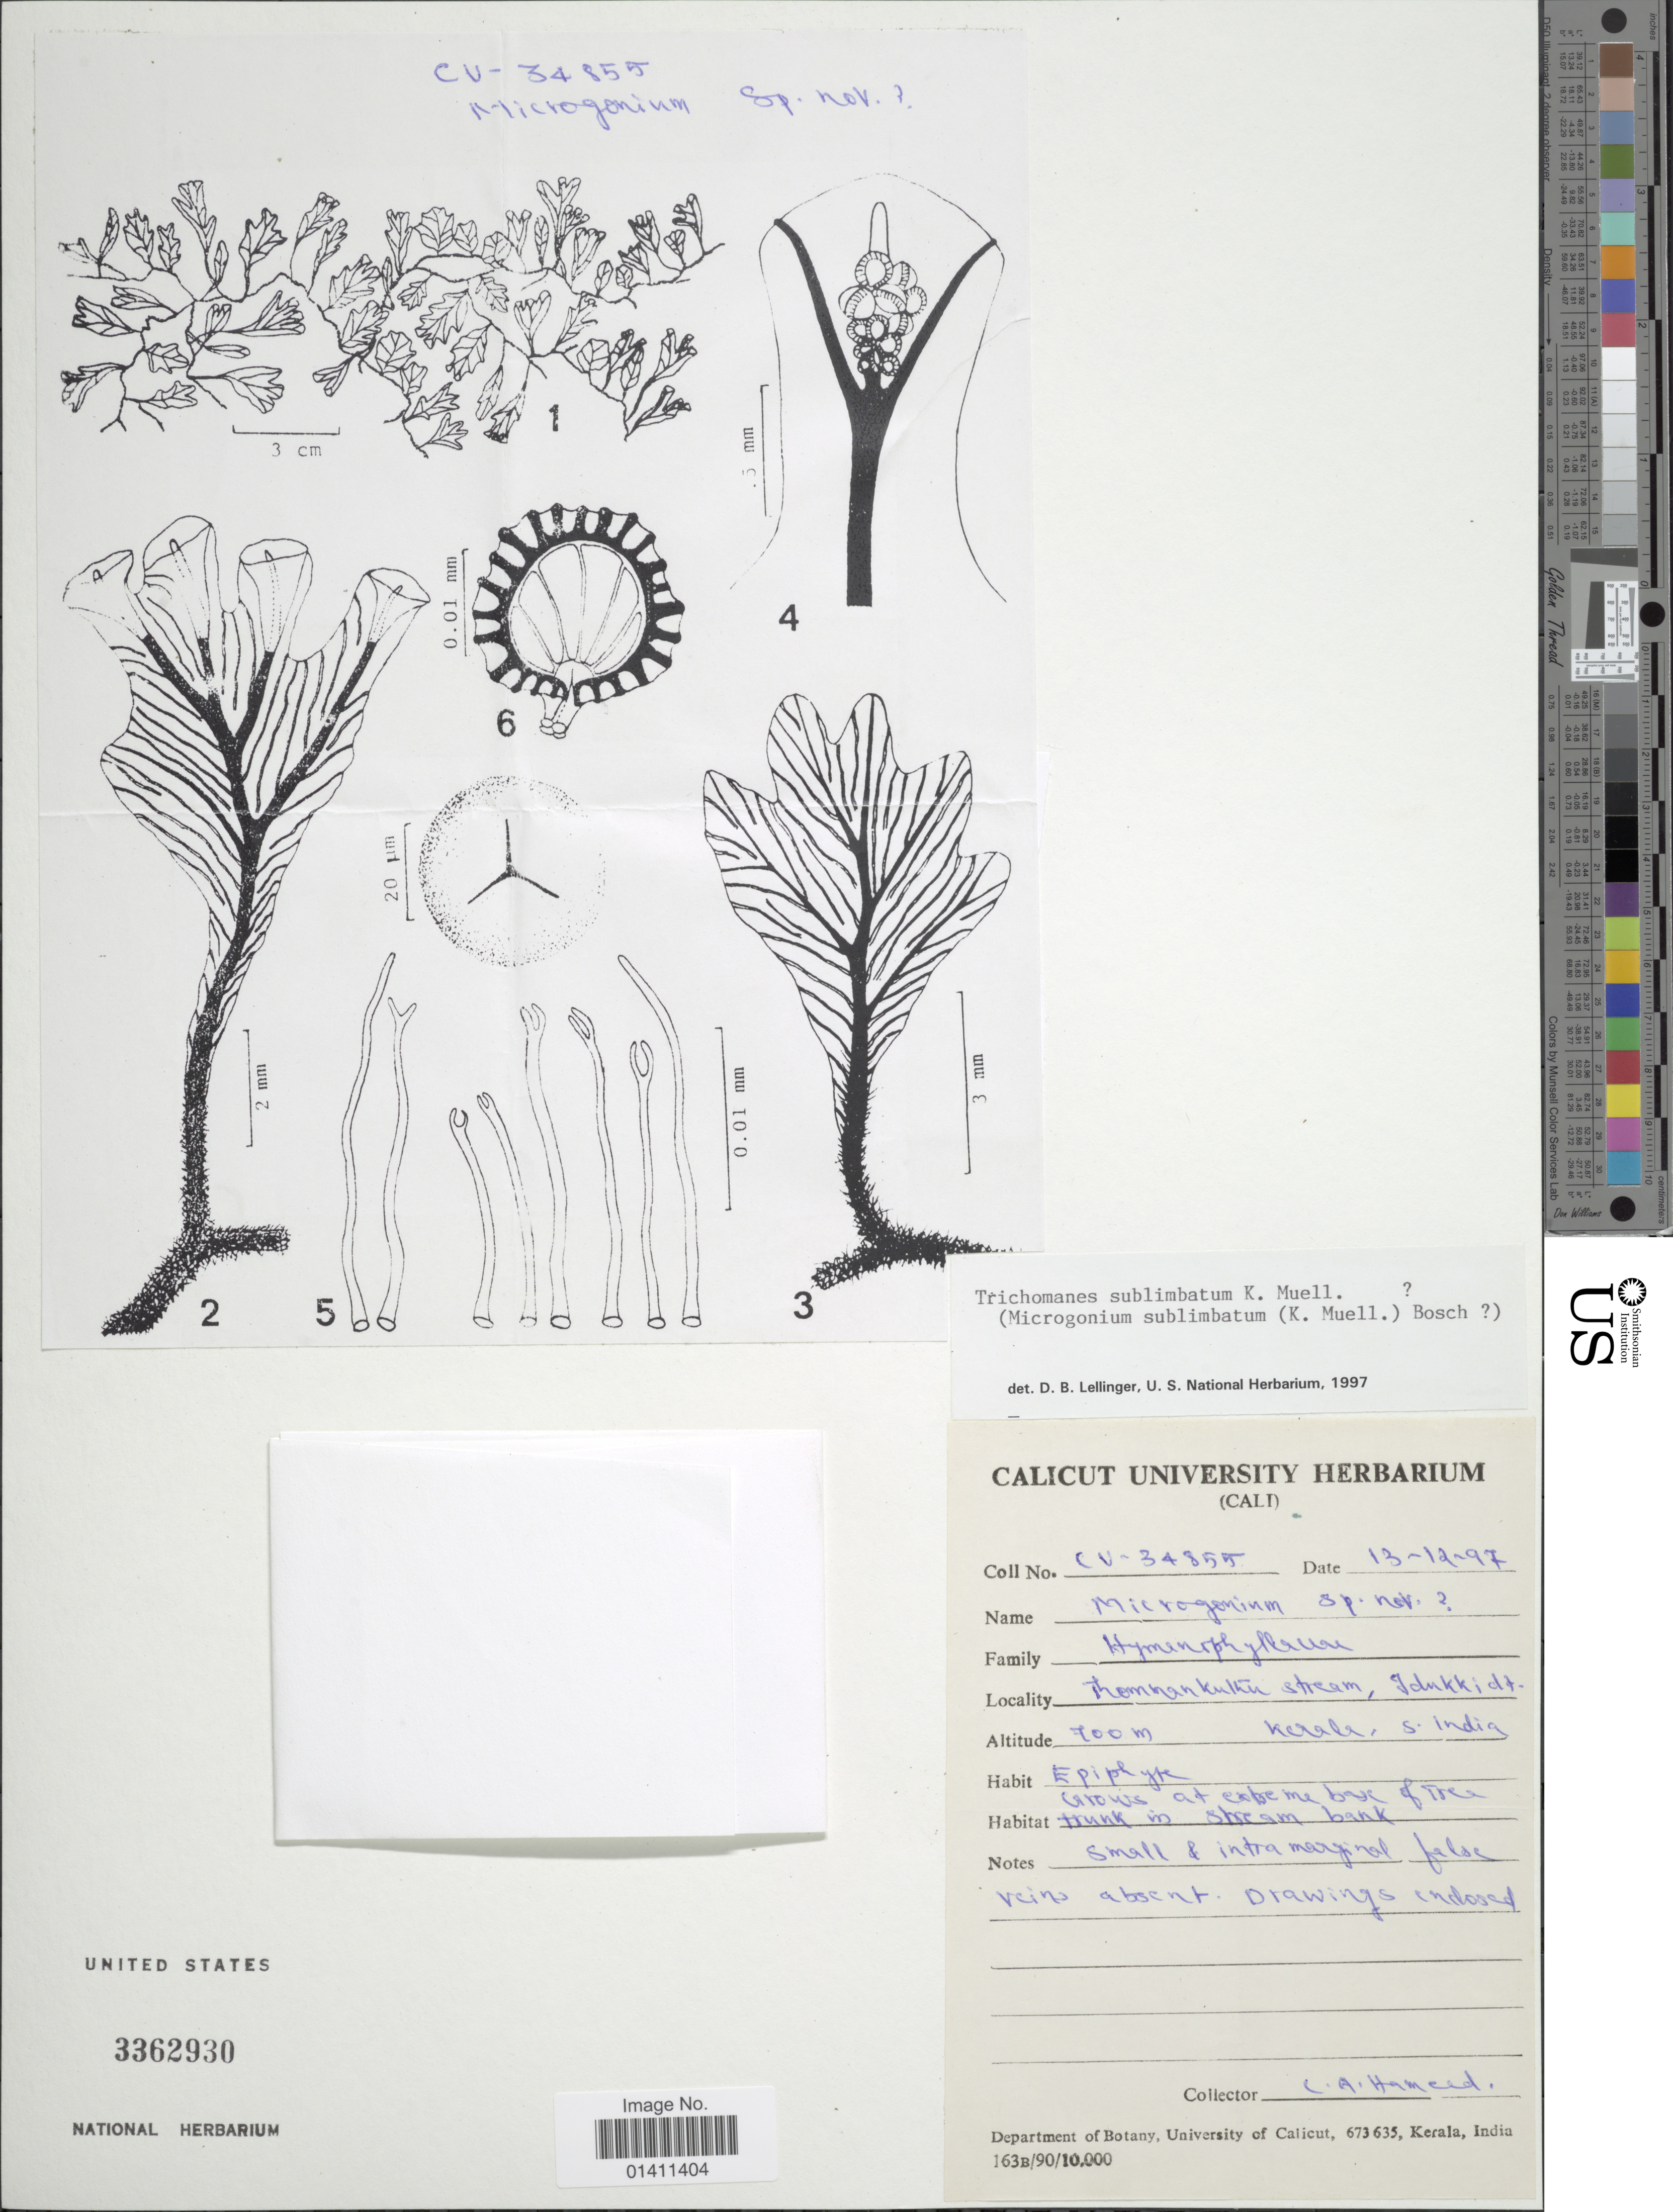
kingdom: Plantae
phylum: Tracheophyta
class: Polypodiopsida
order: Hymenophyllales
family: Hymenophyllaceae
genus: Didymoglossum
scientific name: Didymoglossum sublimbatum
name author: (K. Müller) Ebihara & K. Iwats.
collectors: C. Hameed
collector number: CV-34855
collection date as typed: Transcribed d/m/y: 13/12/97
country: India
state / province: Kerala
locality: Thommankuthu stream, Idukki Dt. S. India.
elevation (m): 700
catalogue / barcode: US 3362930